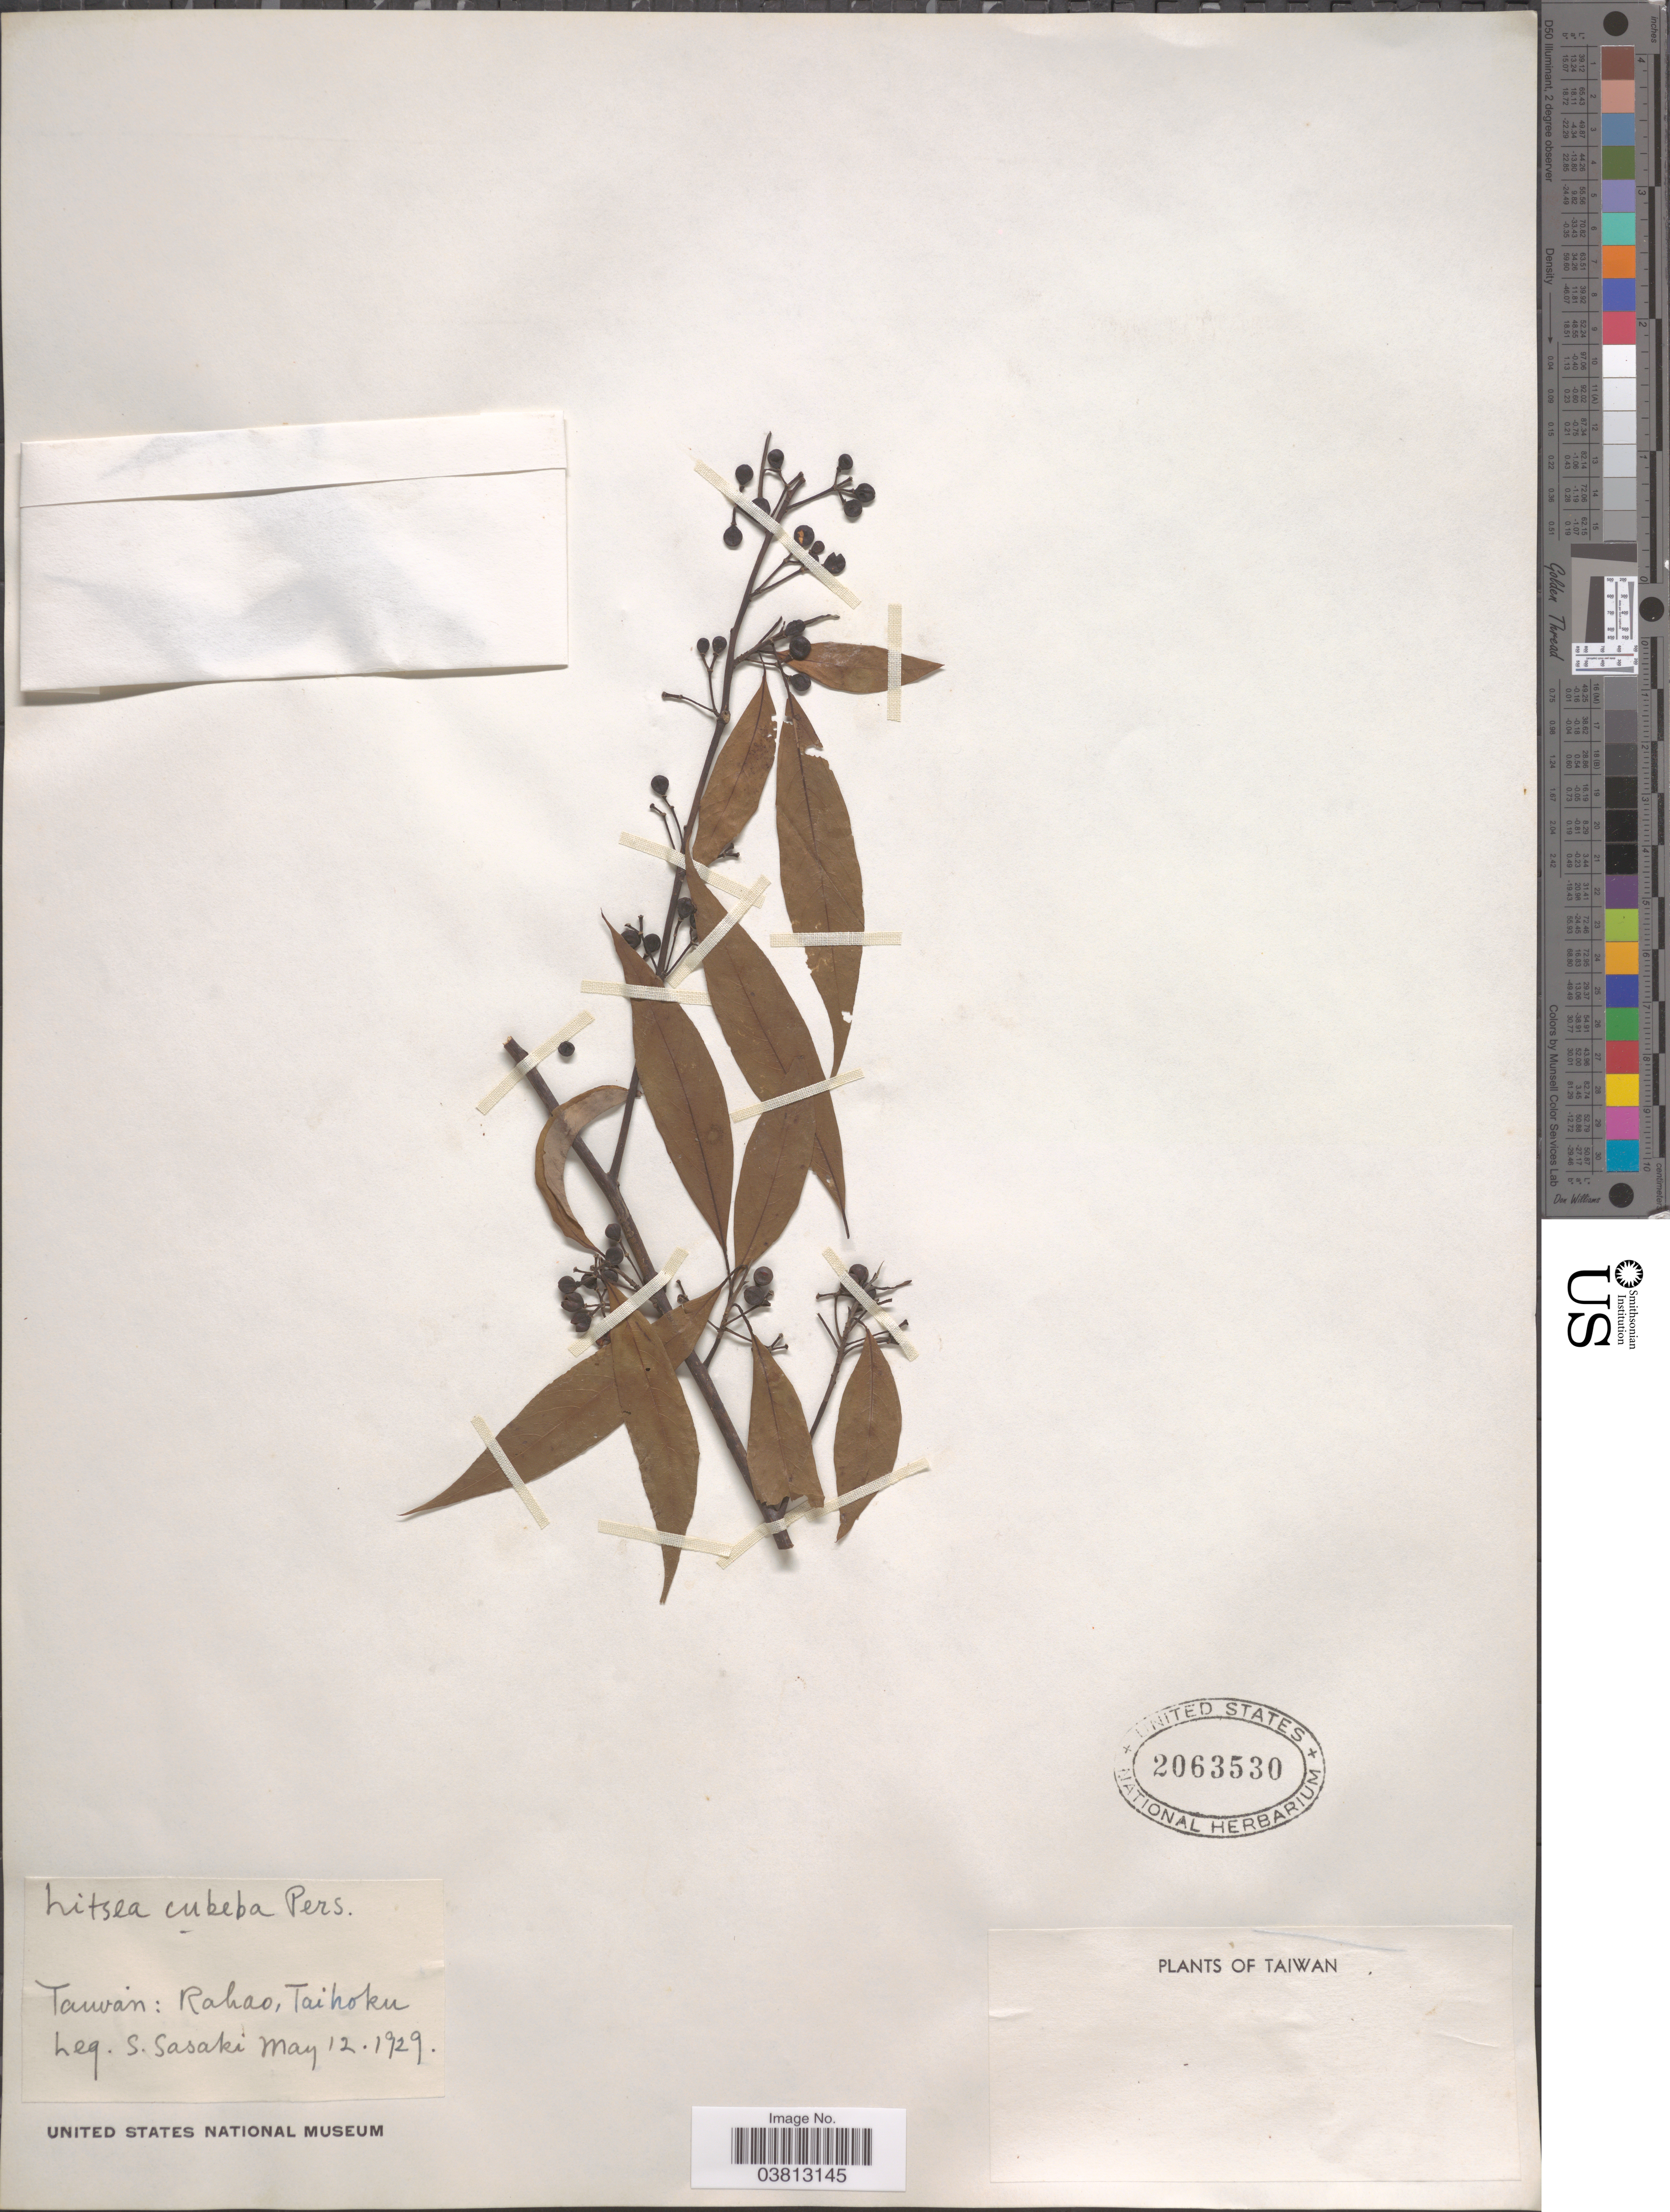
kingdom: Plantae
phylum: Tracheophyta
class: Magnoliopsida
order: Laurales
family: Lauraceae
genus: Litsea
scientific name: Litsea cubeba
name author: (Lour.) Pers.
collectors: S. Sasaki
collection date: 1929-05-12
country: Taiwan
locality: Rahao, Taihoku.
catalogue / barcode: US 2063530